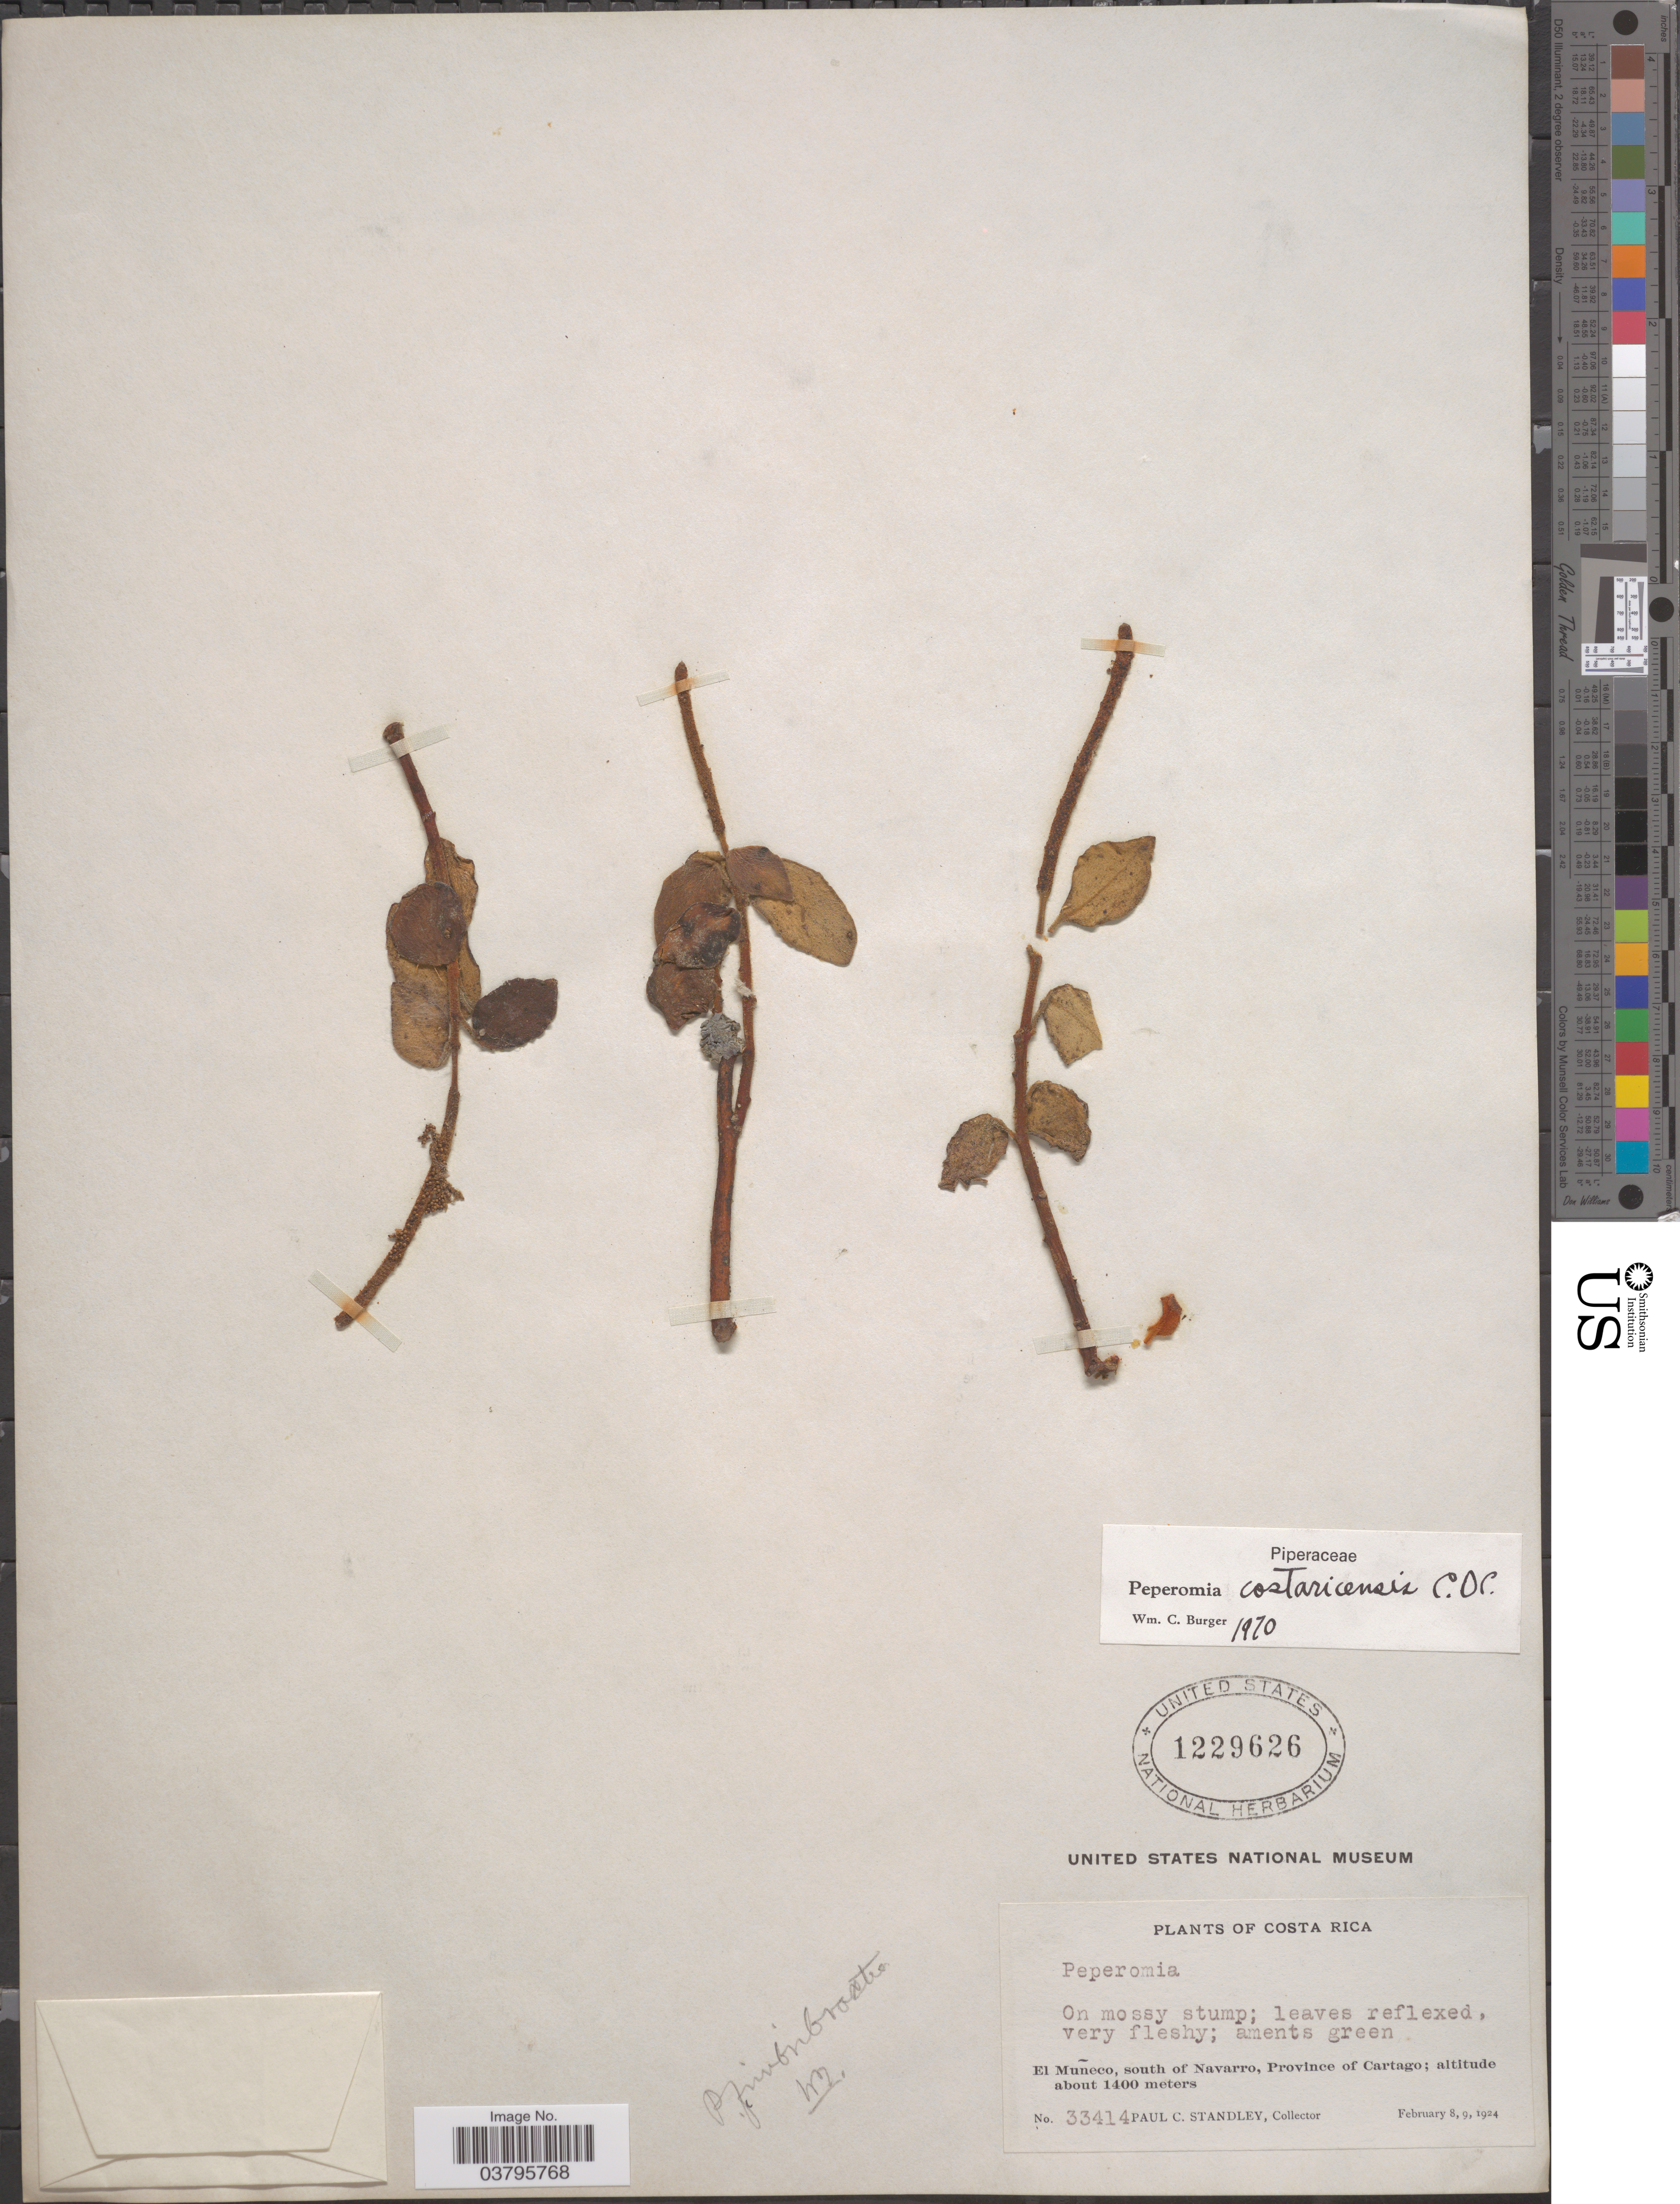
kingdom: Plantae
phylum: Tracheophyta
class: Magnoliopsida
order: Piperales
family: Piperaceae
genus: Peperomia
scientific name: Peperomia hirta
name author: C. DC.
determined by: Jiménez, José Estaban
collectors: P. C. Standley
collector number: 33414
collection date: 1924-02-08/1924-02-09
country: Costa Rica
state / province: Cartago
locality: El Muñeco, south of Navarro.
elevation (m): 1400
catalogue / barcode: US 1229626